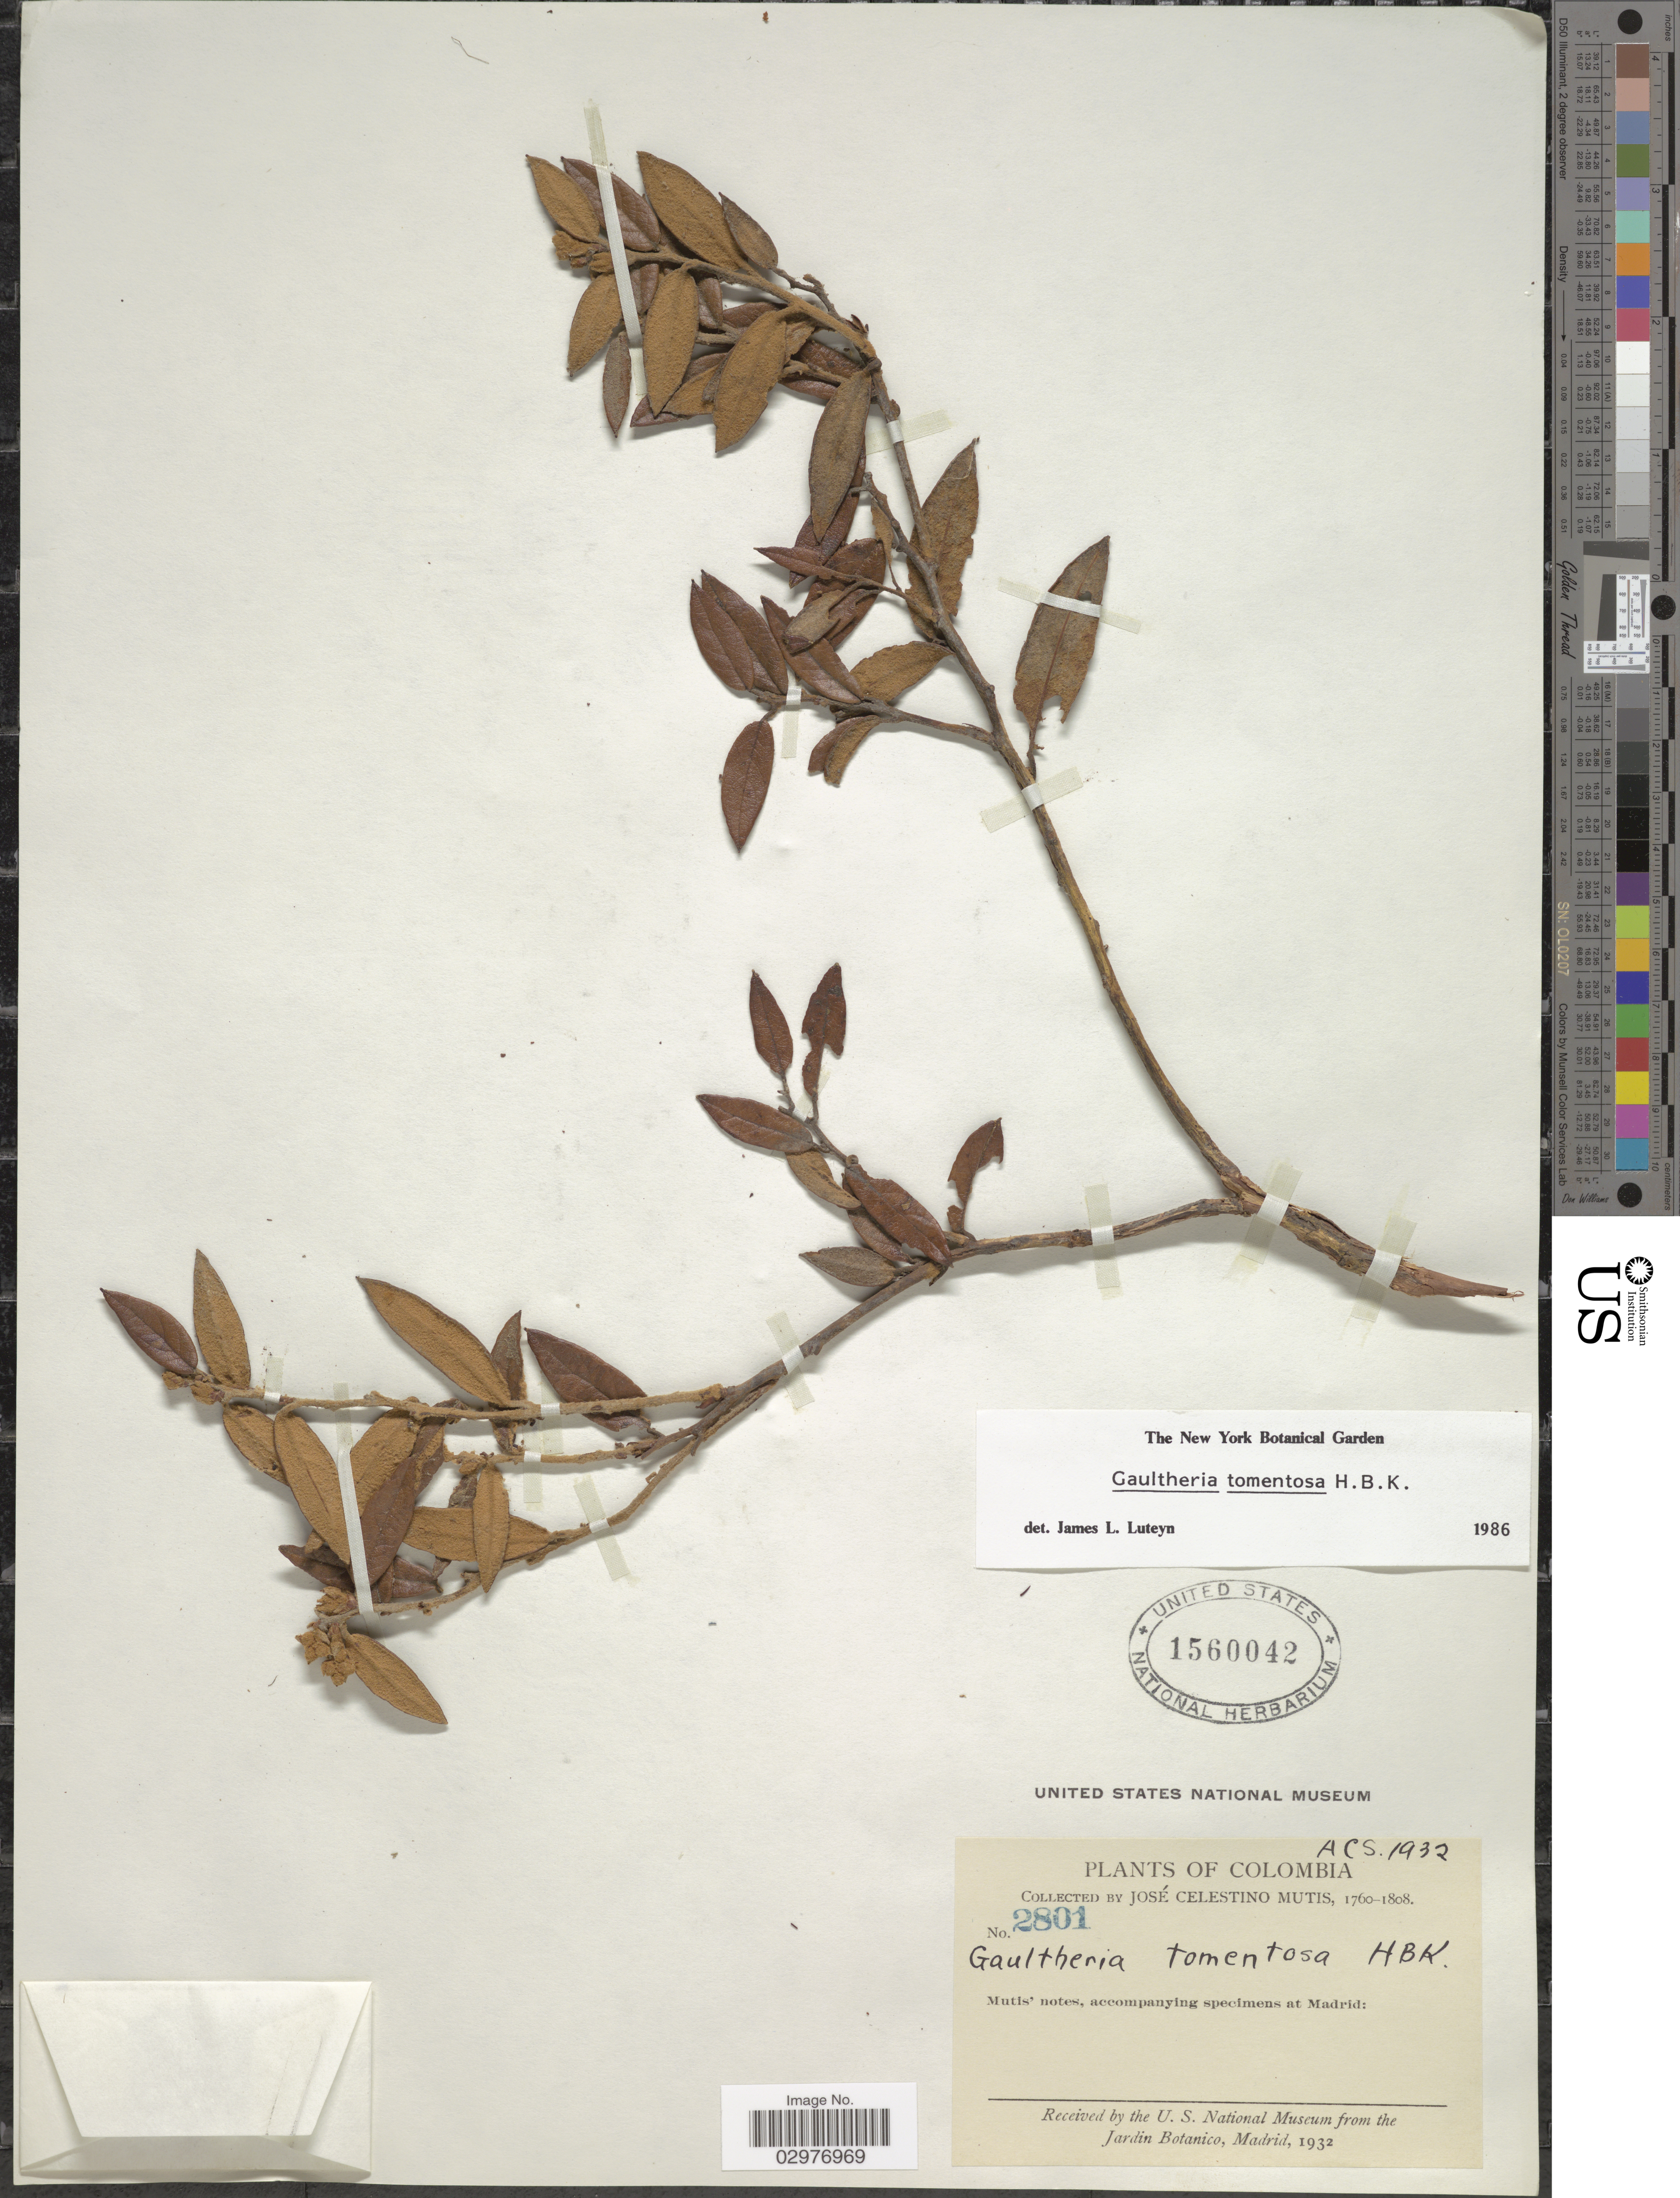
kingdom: Plantae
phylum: Tracheophyta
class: Magnoliopsida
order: Ericales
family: Ericaceae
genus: Gaultheria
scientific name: Gaultheria tomentosa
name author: Kunth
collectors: J. C. B. Mutis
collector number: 2801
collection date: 1760/1808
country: Colombia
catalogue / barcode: US 1560042